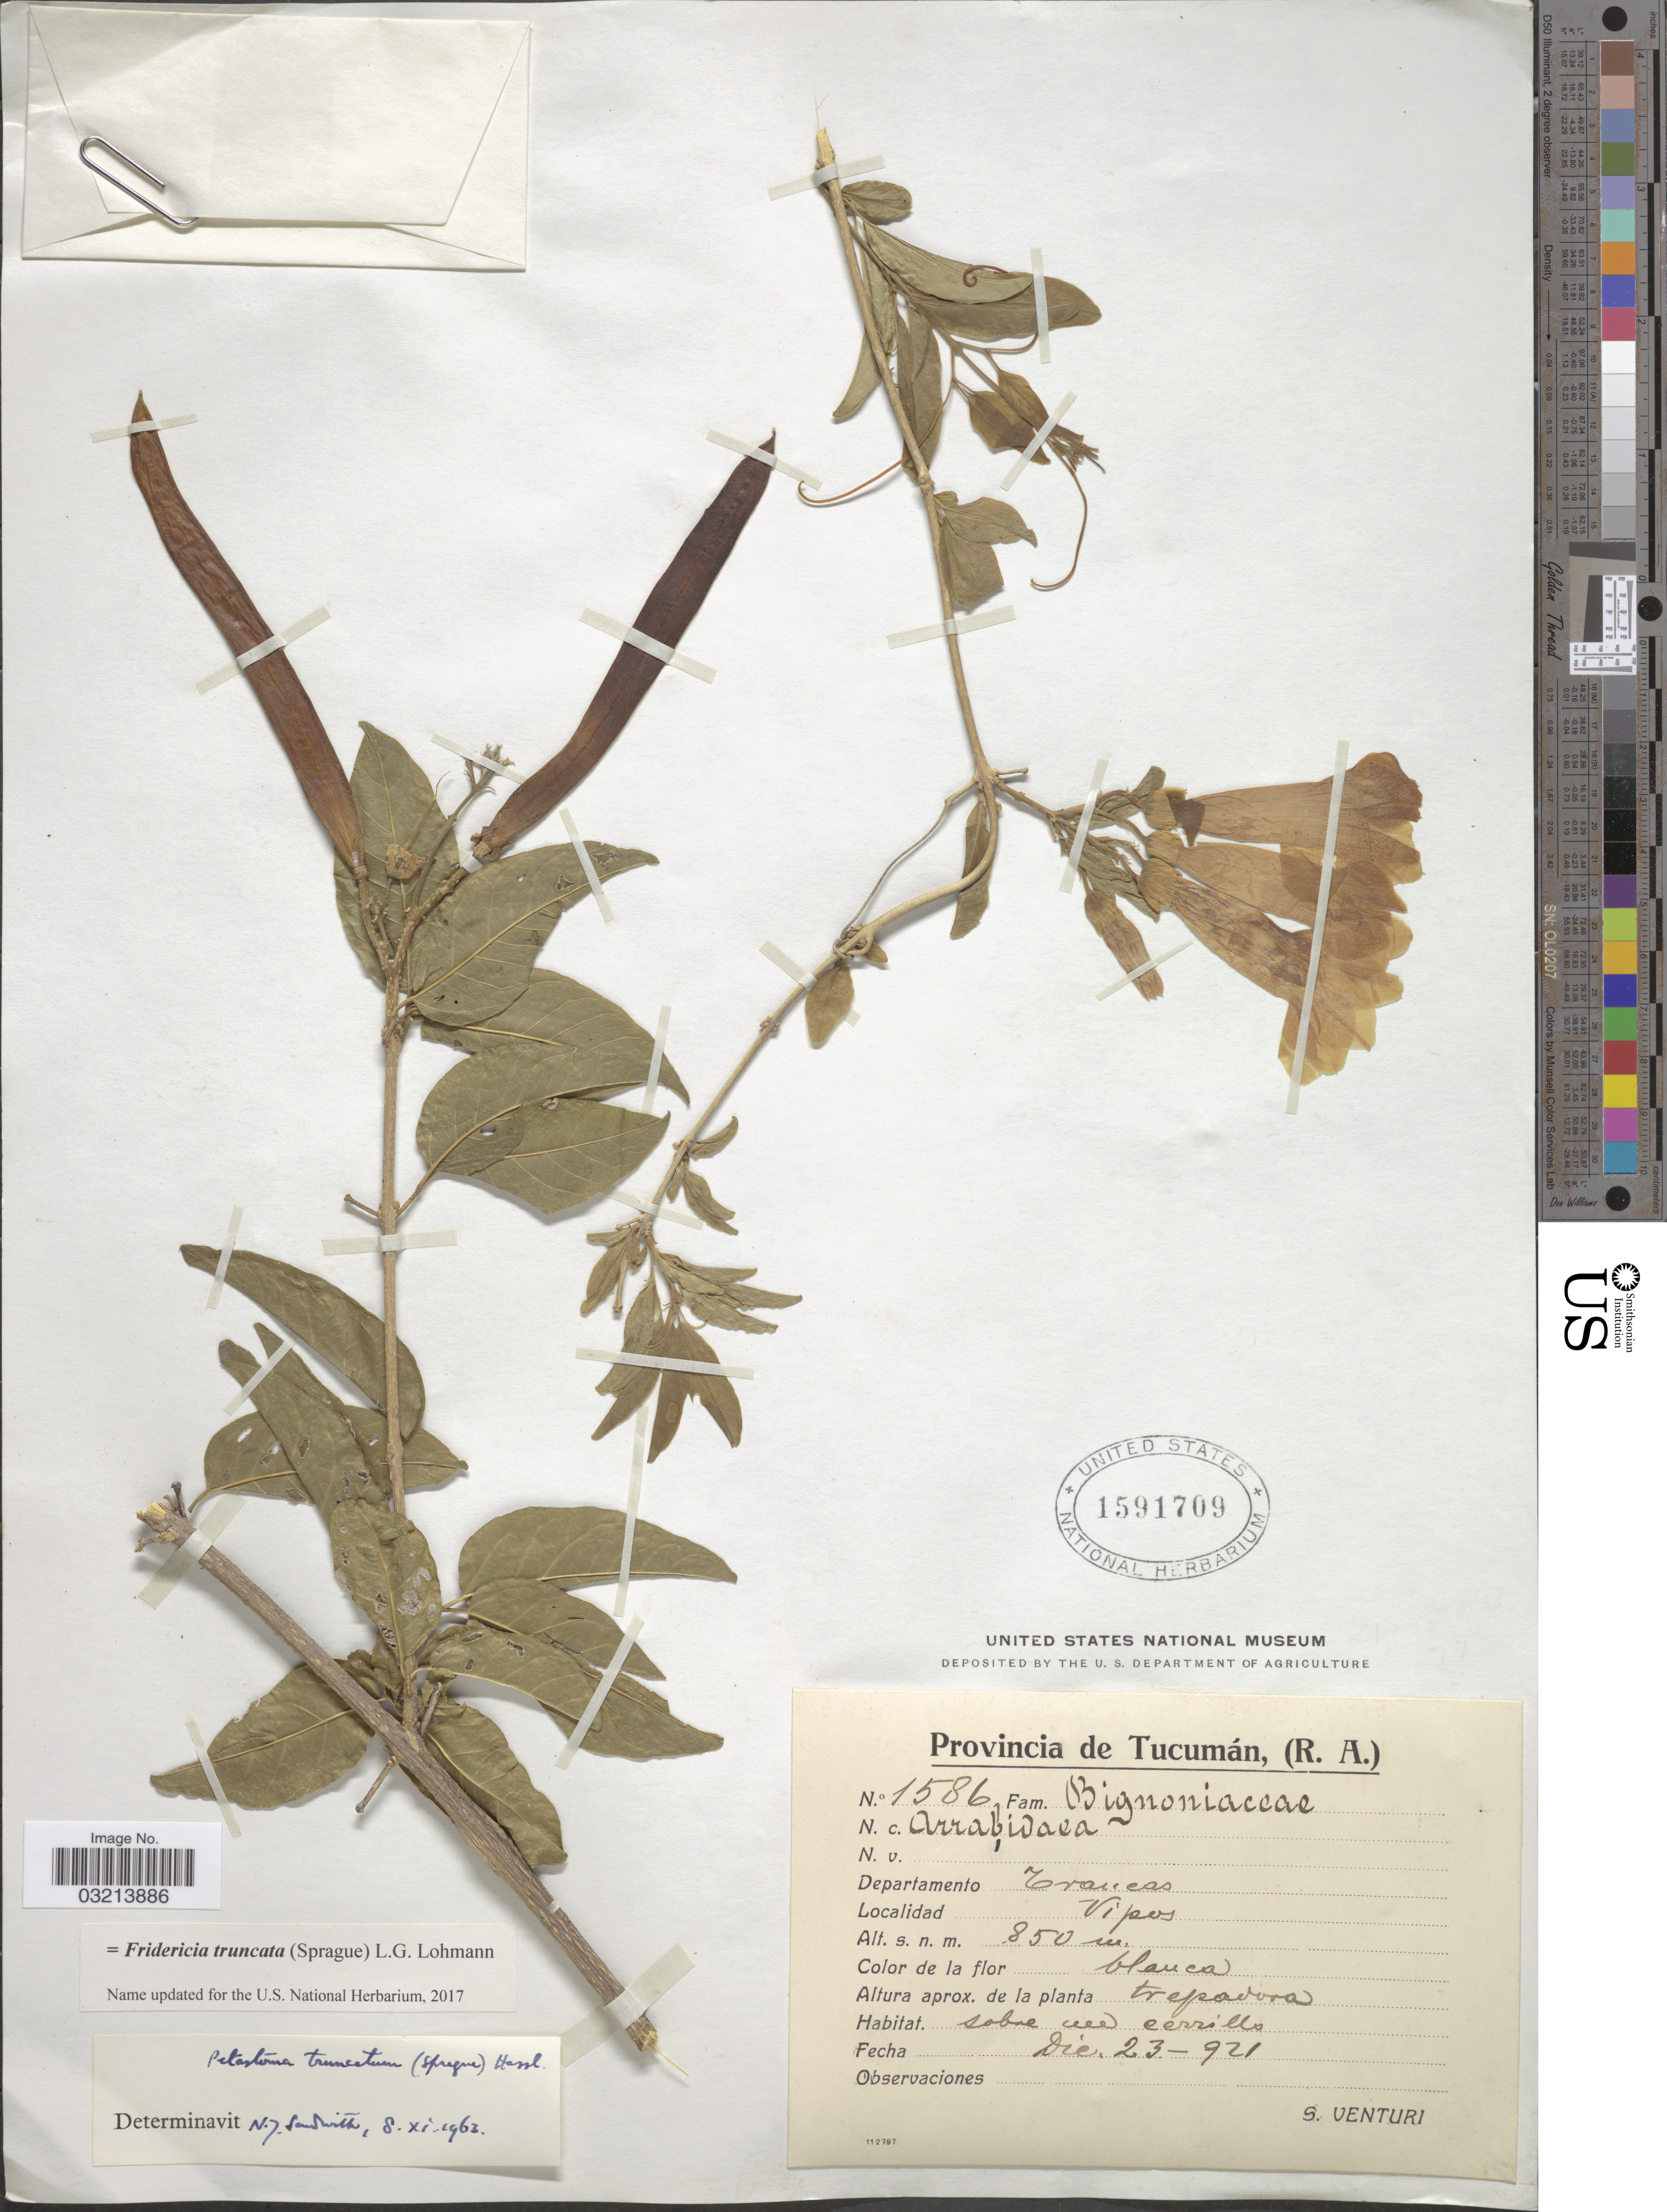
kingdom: Plantae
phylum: Tracheophyta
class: Magnoliopsida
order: Lamiales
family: Bignoniaceae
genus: Fridericia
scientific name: Fridericia truncata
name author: (Sprague) L.G. Lohmann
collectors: S. Venturi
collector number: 1586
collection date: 1921-12-23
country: Argentina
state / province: Tucuman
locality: Departamento Trancas. Vipos.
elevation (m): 850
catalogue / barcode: US 1591709